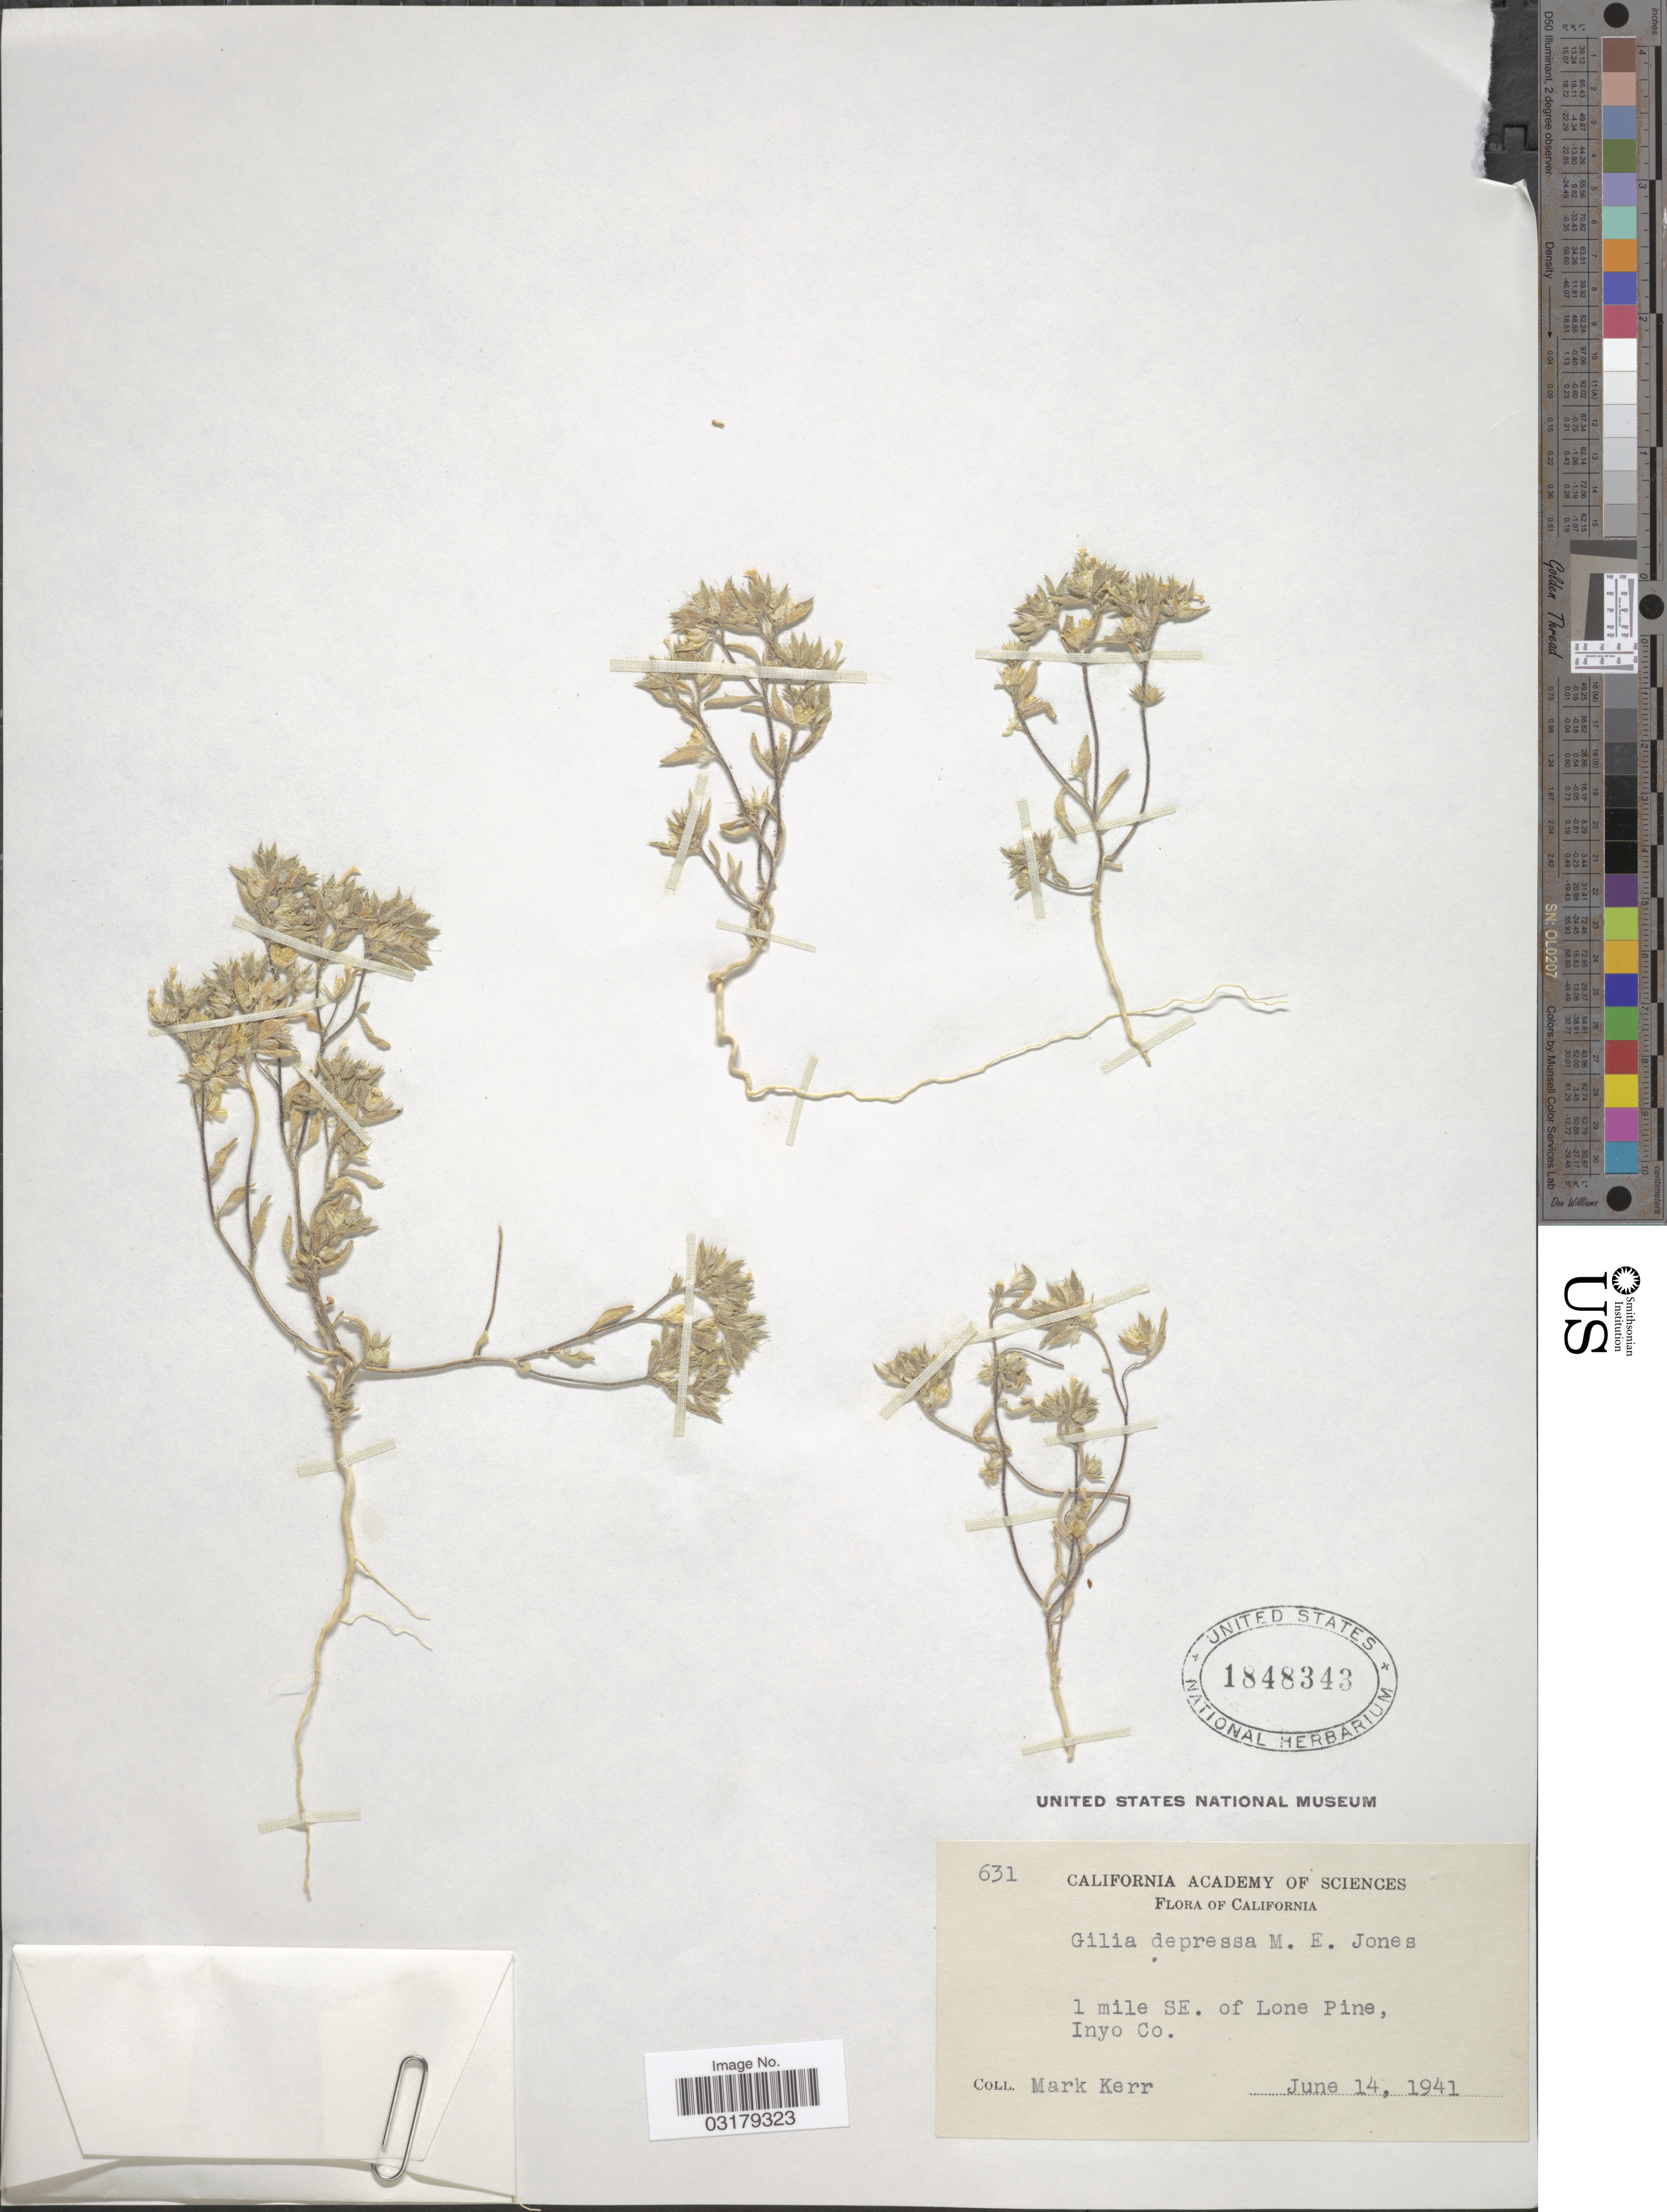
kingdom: Plantae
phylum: Tracheophyta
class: Magnoliopsida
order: Ericales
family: Polemoniaceae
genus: Ipomopsis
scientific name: Ipomopsis depressa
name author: (M.E. Jones ex A. Gray) V.E. Grant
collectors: M. Kerr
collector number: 631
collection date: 1941-06-14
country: United States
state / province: California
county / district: Inyo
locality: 1 mile SE. of Lone Pine, Inyo Co.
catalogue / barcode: US 1848343